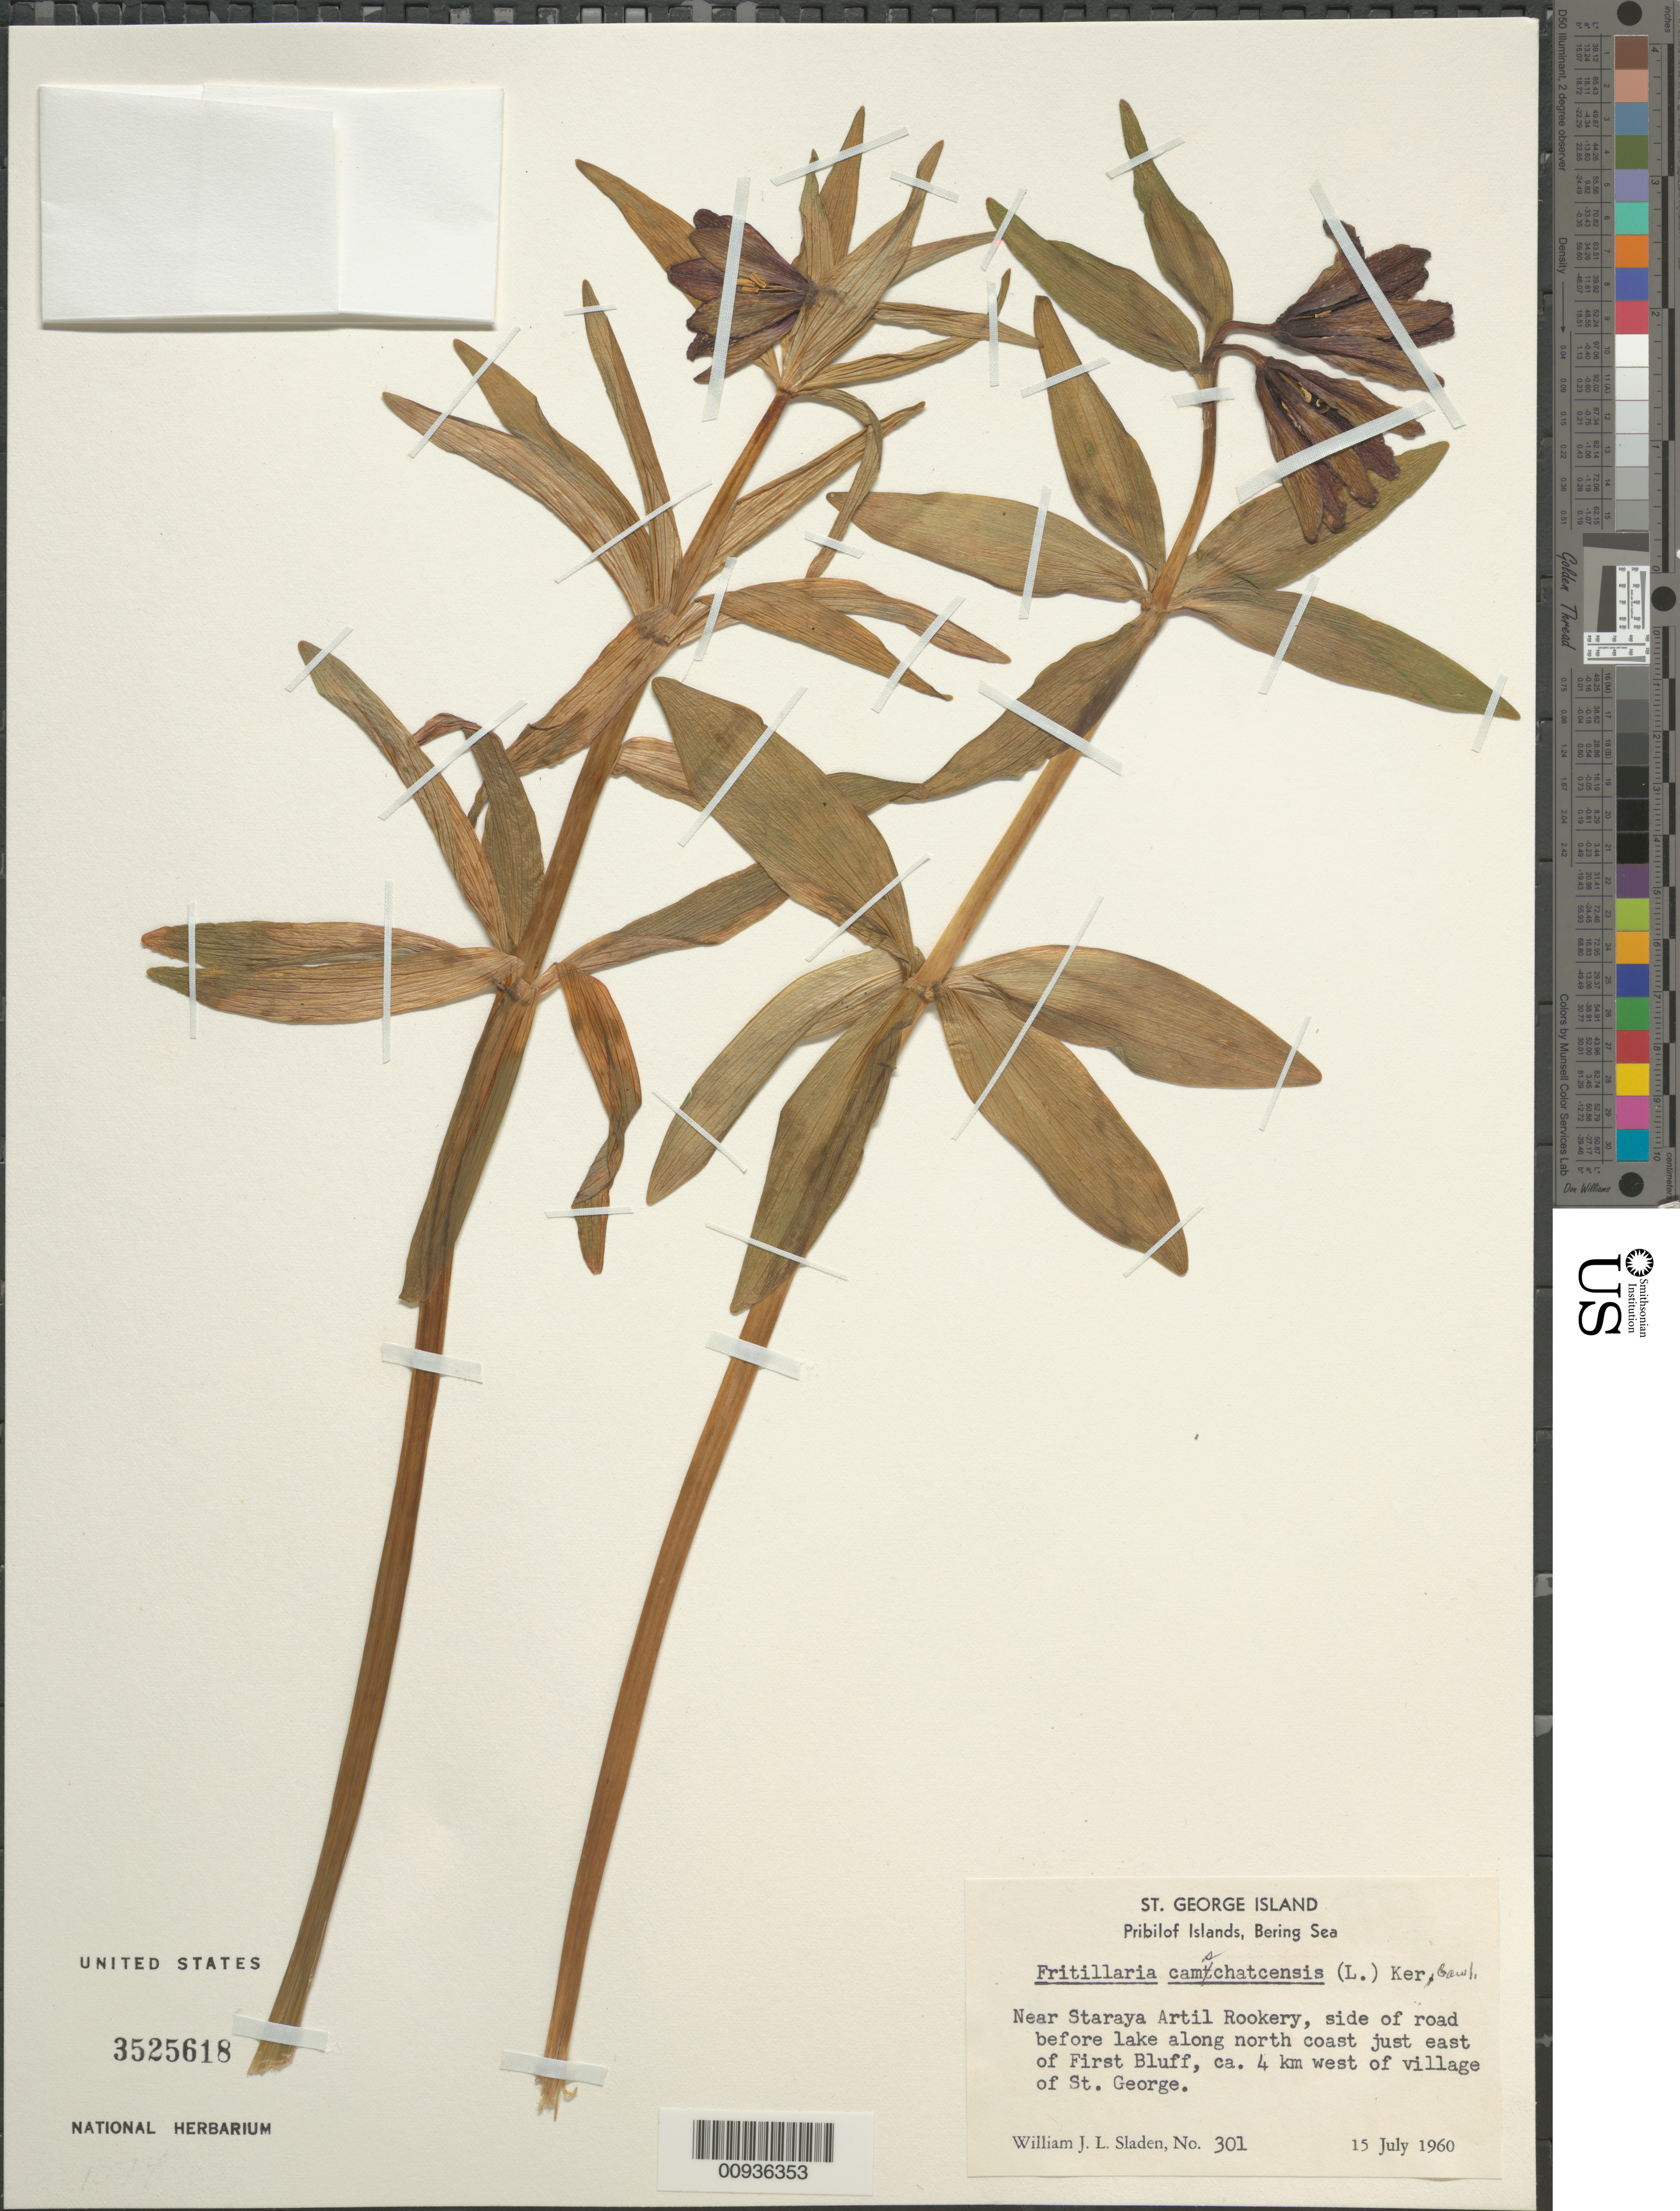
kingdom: Plantae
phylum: Tracheophyta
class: Liliopsida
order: Liliales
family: Liliaceae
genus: Fritillaria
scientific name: Fritillaria camschatcensis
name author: (L.) Ker Gawl.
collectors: W. Sladen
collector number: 301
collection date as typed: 15 Jul 1960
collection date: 1960-07-15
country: United States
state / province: Alaska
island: St. George Island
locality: St. George Island. Near Staraya Artil Rookery, side of road before lake along north coast just east of First Bluff, ca. 4 km west of village of St. George., Bering Sea, Pribilof Islands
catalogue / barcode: US 3525618